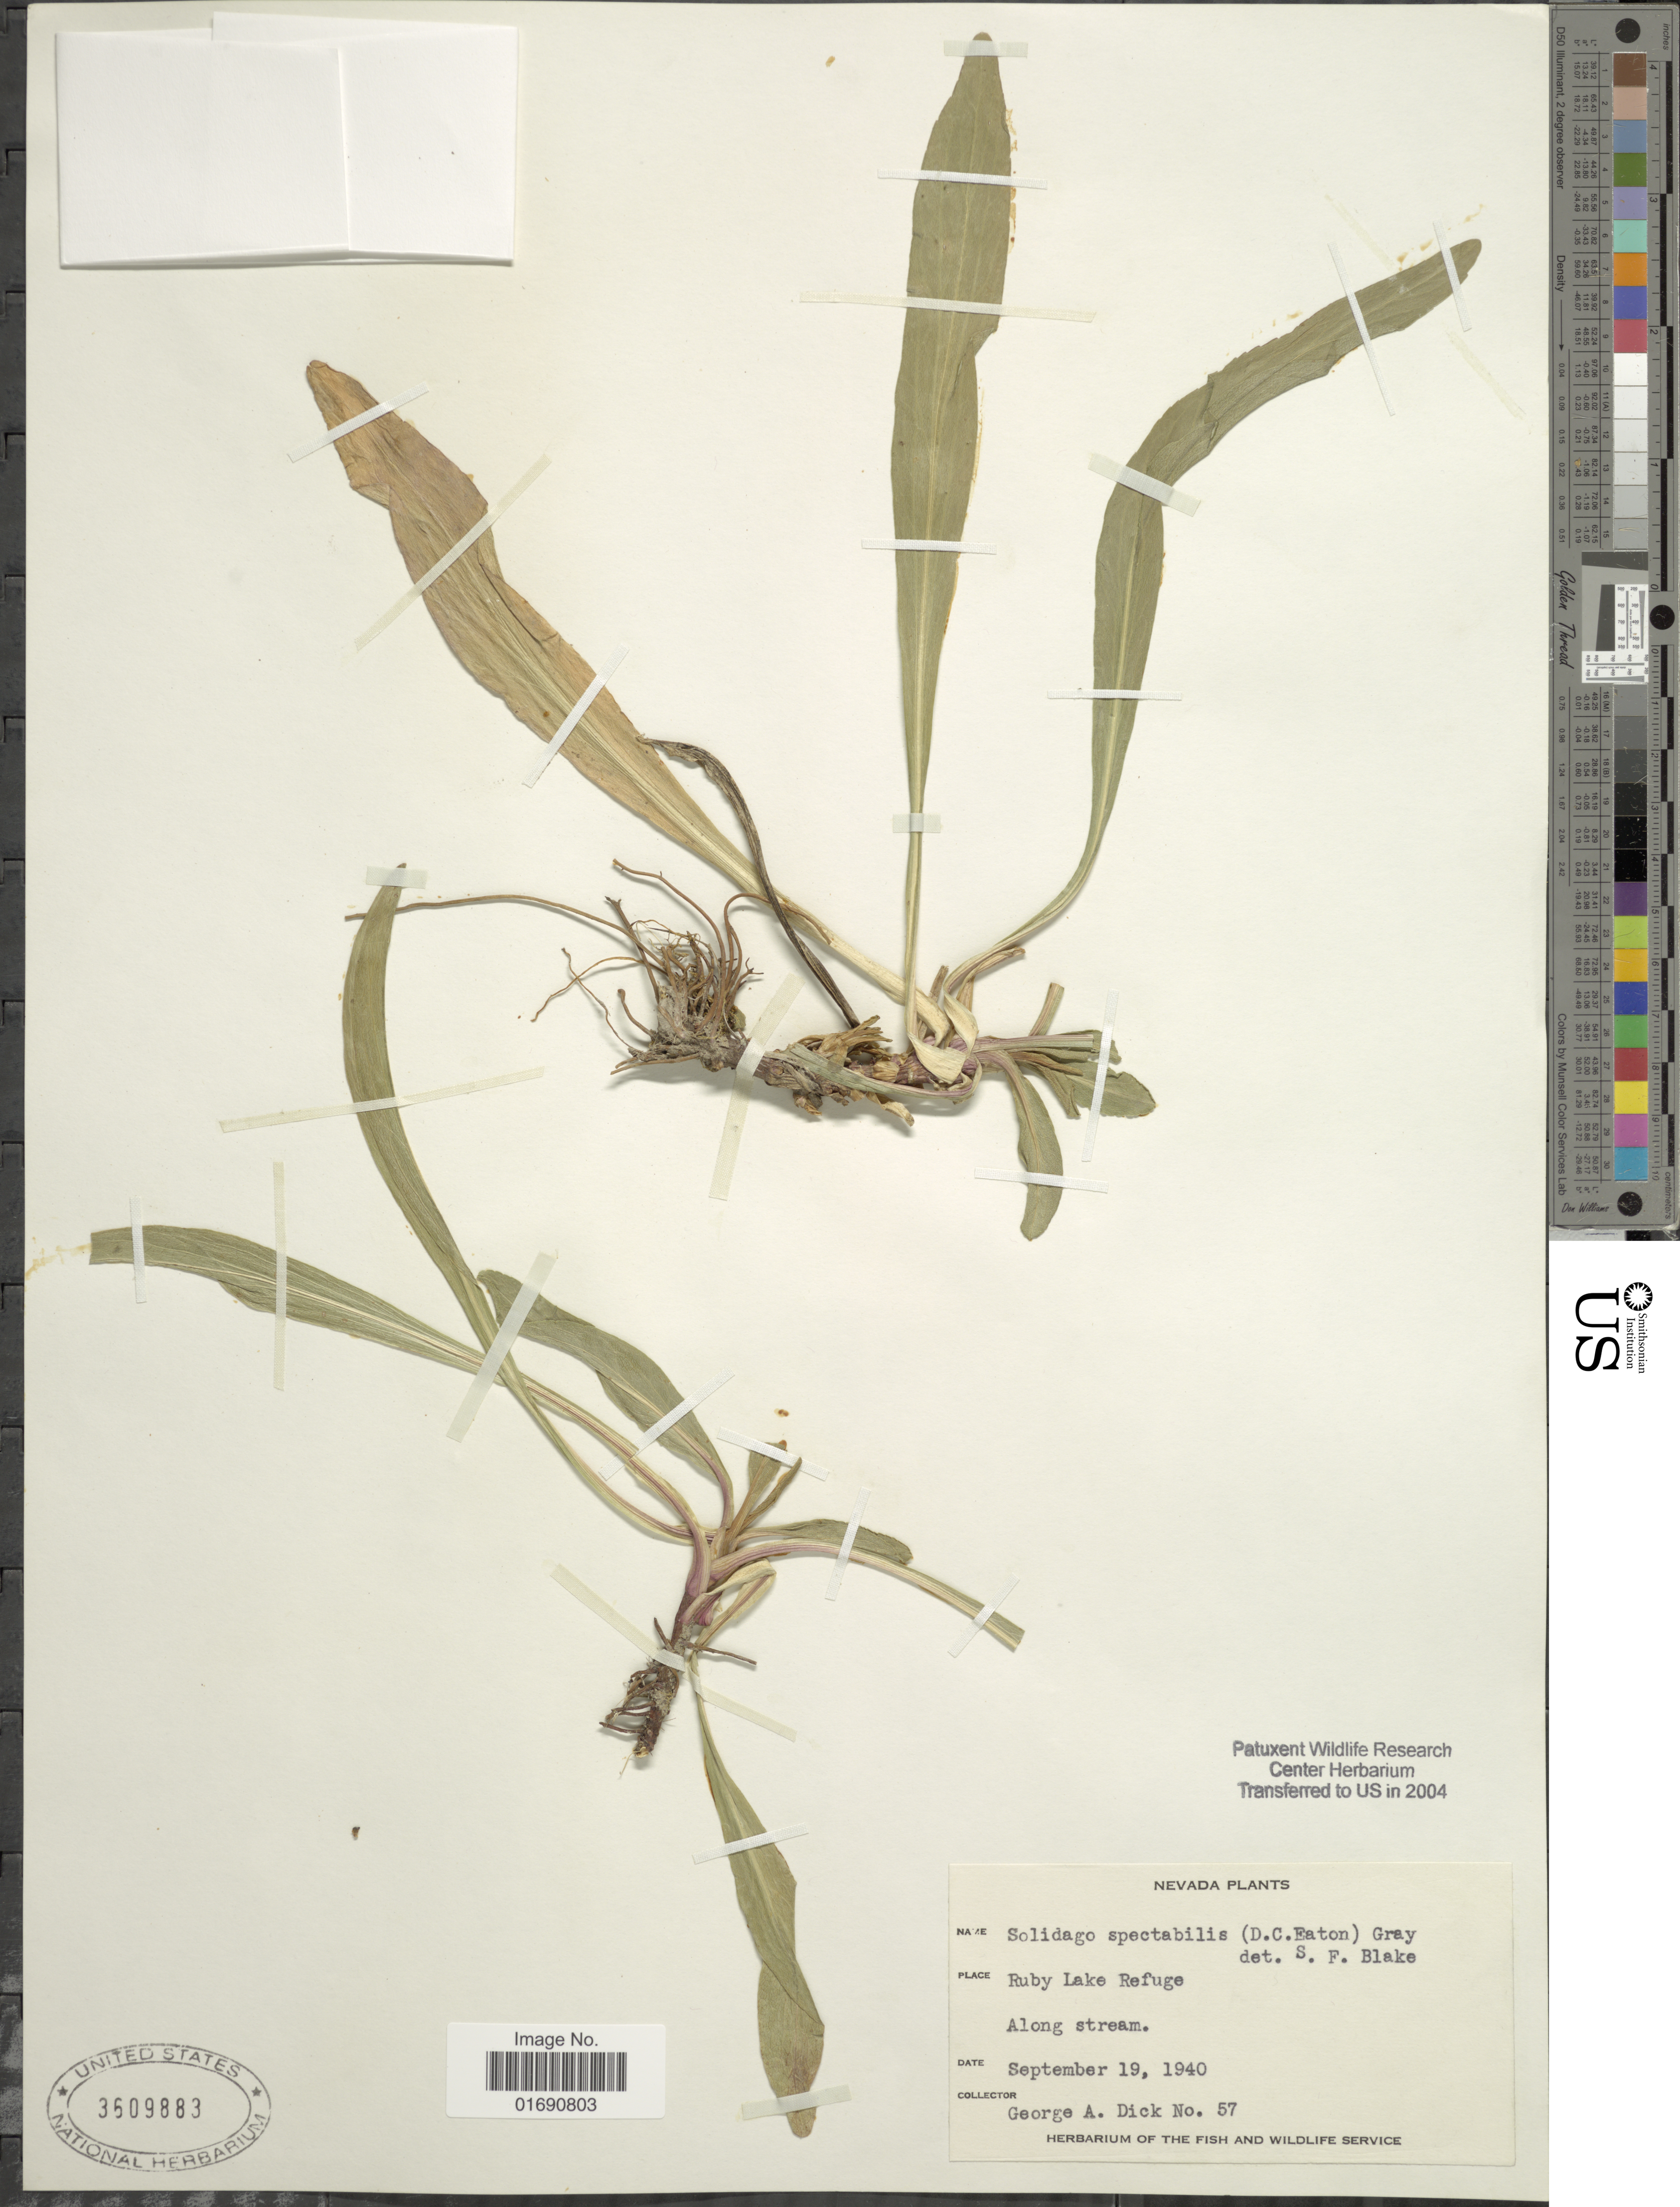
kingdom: Plantae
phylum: Tracheophyta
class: Magnoliopsida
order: Asterales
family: Asteraceae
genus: Solidago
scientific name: Solidago spectabilis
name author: (D.C. Eaton) A. Gray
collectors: G. Dick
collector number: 57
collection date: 1940-09-19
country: United States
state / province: Nevada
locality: Ruby Lake Refuge, Along stream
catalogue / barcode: US 3609883